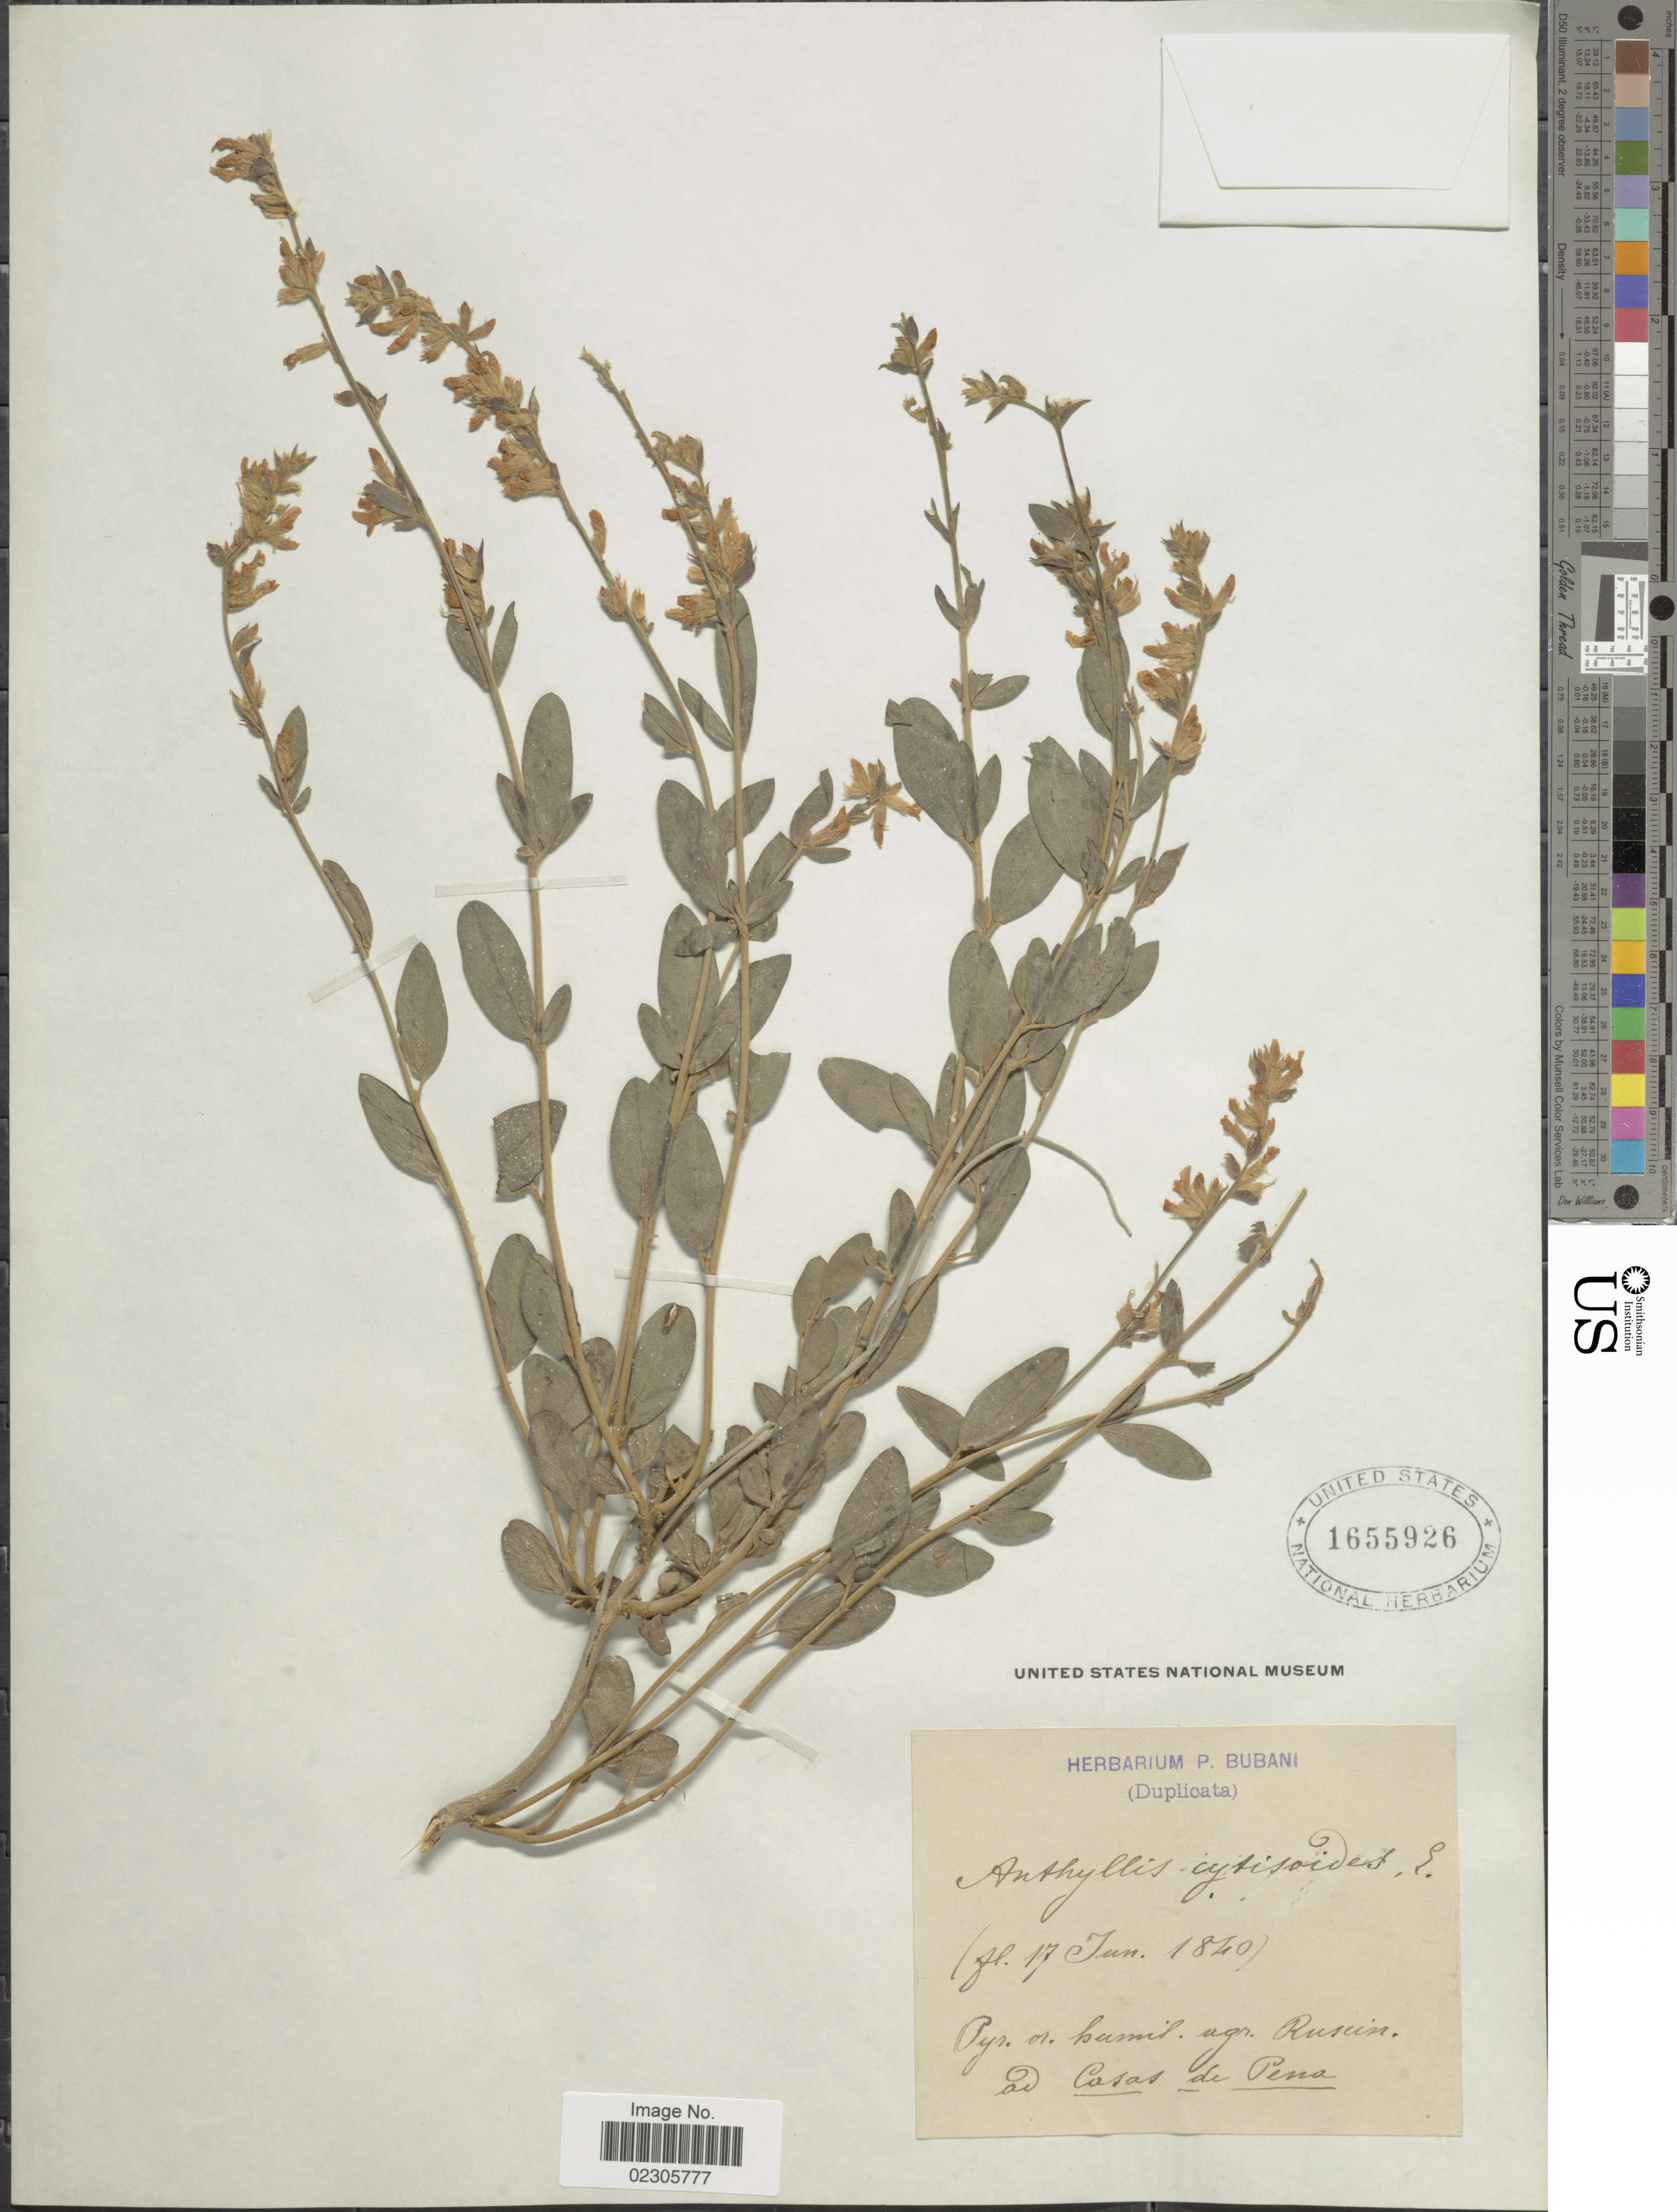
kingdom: Plantae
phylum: Tracheophyta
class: Magnoliopsida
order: Fabales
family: Fabaceae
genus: Anthyllis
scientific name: Anthyllis cytisoides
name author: L.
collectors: ex herb. P. Bubani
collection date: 1840-06-17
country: Spain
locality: Pyr. or. humil. agr. Ruscin. ad Casas de Pena.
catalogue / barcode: US 1655926